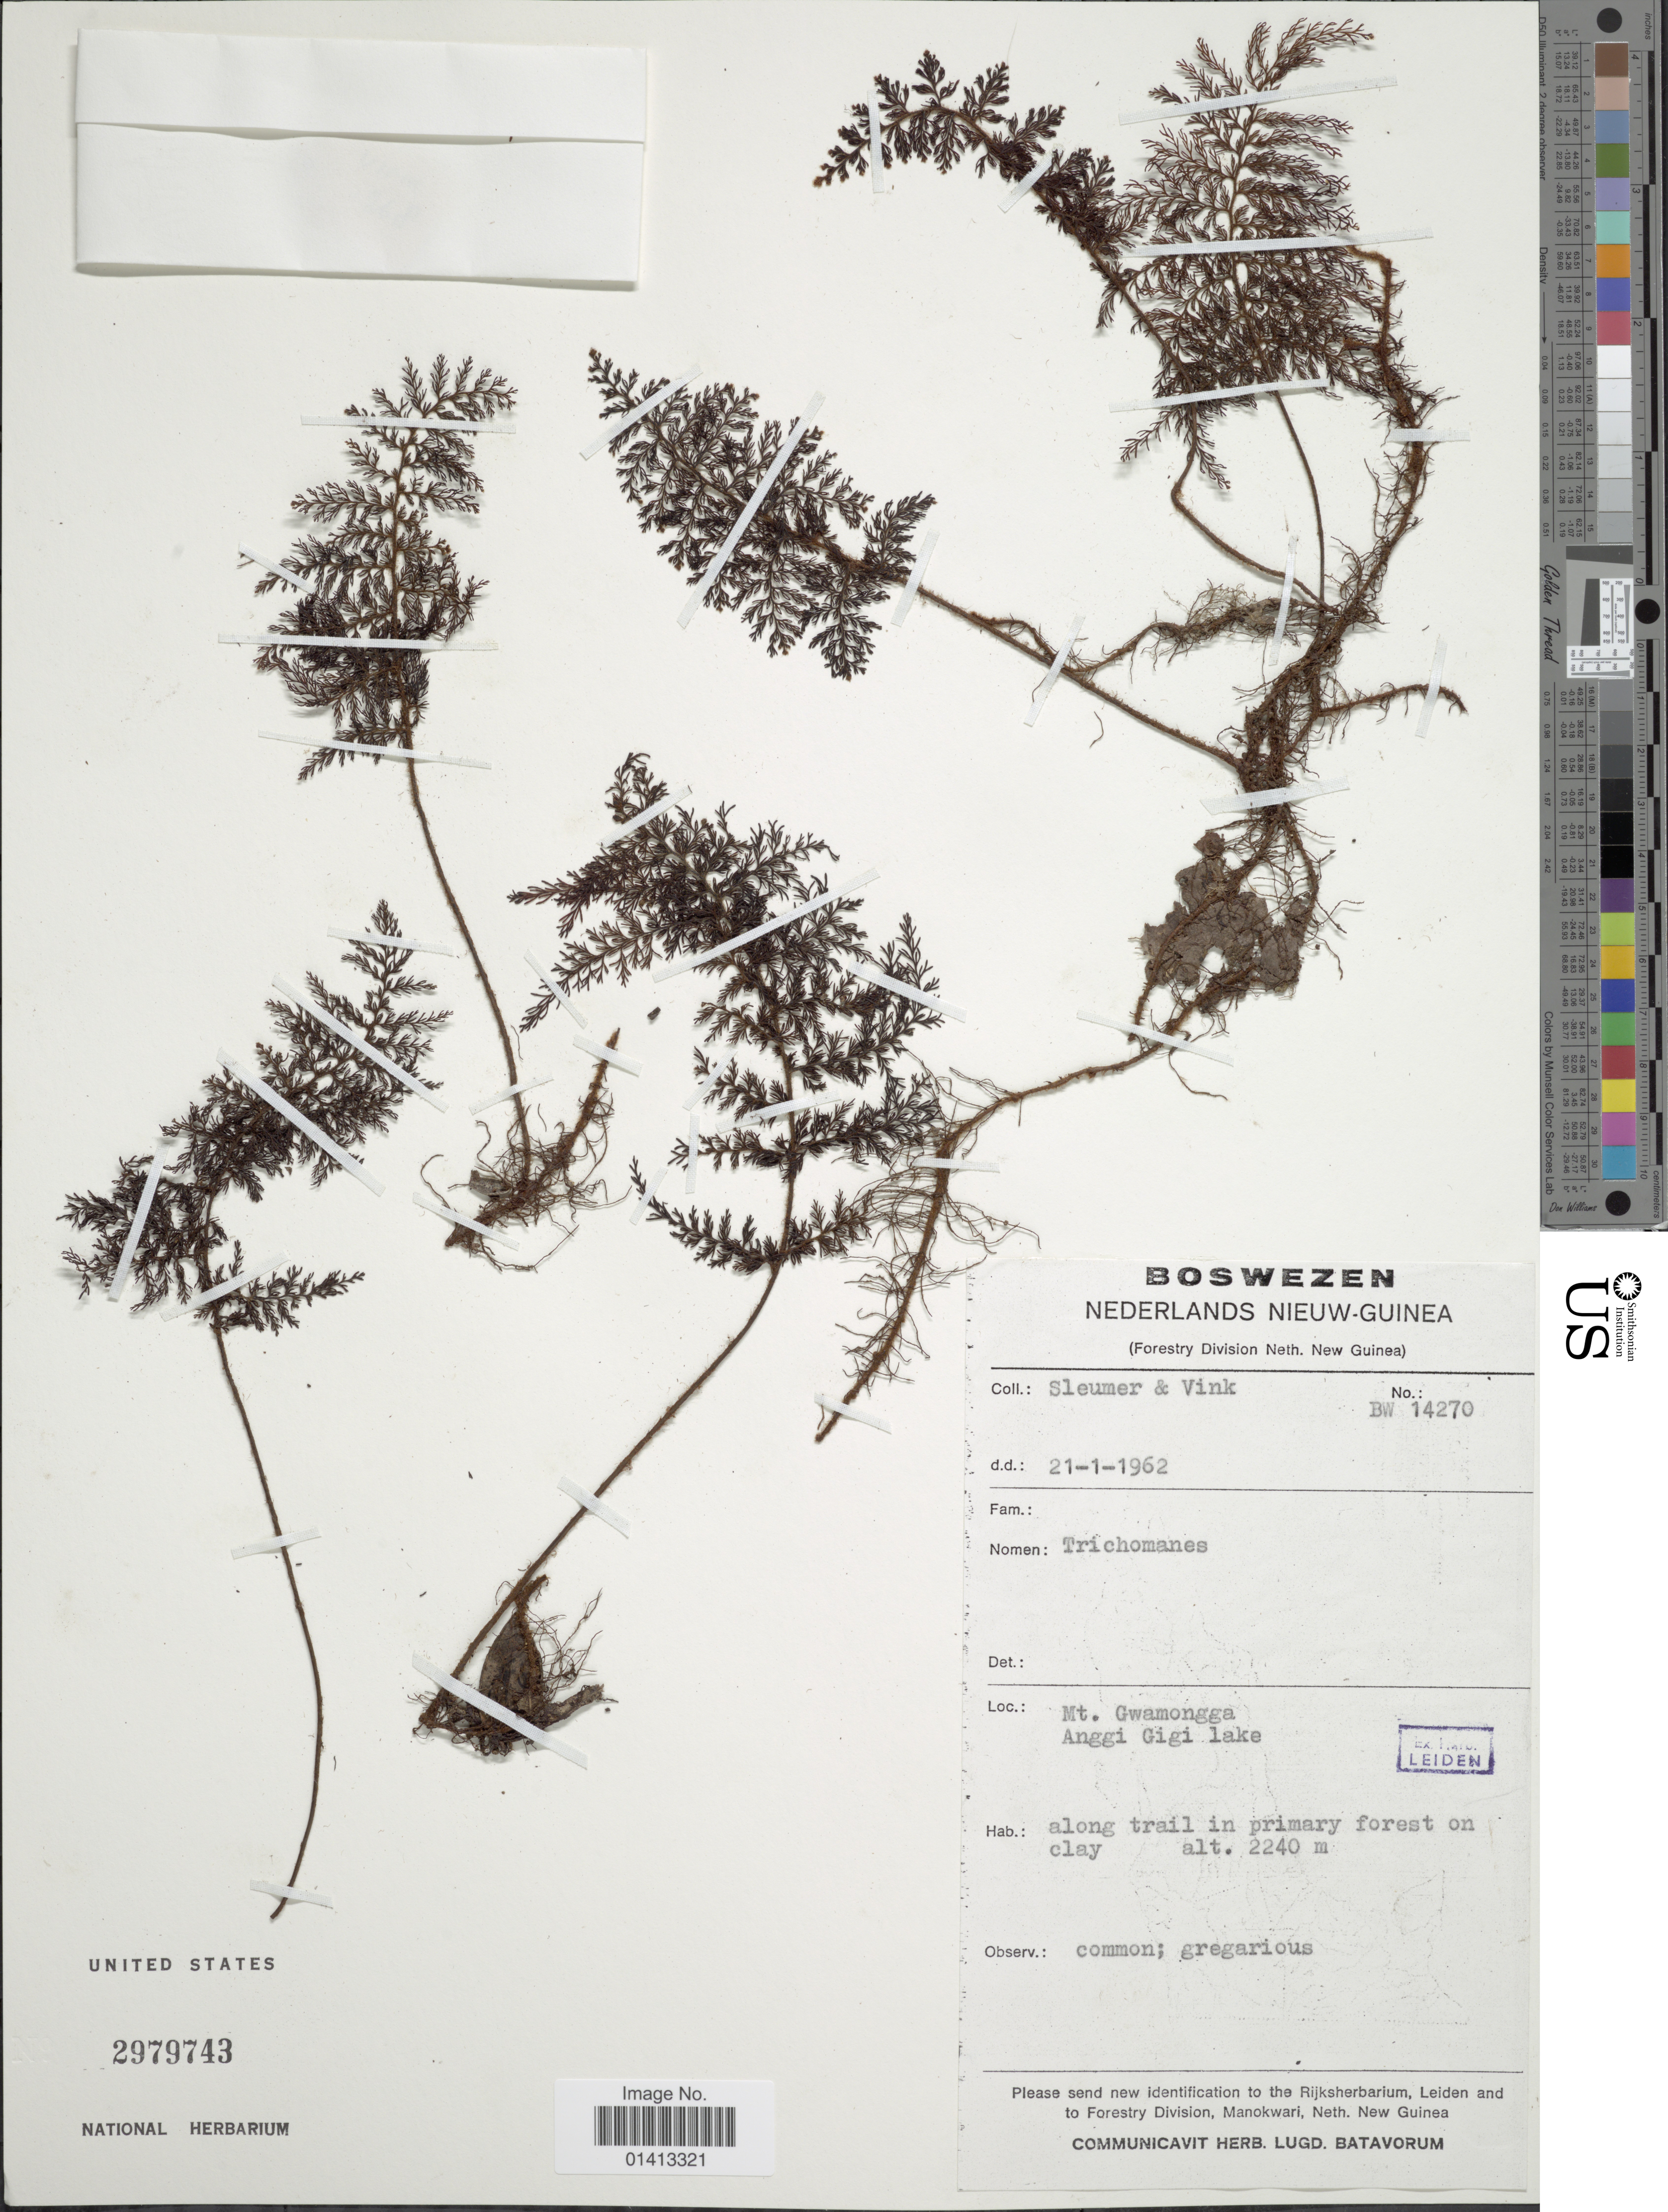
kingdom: Plantae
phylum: Tracheophyta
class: Polypodiopsida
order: Hymenophyllales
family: Hymenophyllaceae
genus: Crepidomanes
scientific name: Crepidomanes sp.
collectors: H. O. Sleumer & -. Vink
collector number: BW 14270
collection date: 1962-01-21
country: Indonesia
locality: Mt Gwamongga, Anggi Gigi Lake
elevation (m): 2240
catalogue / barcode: US 2979743